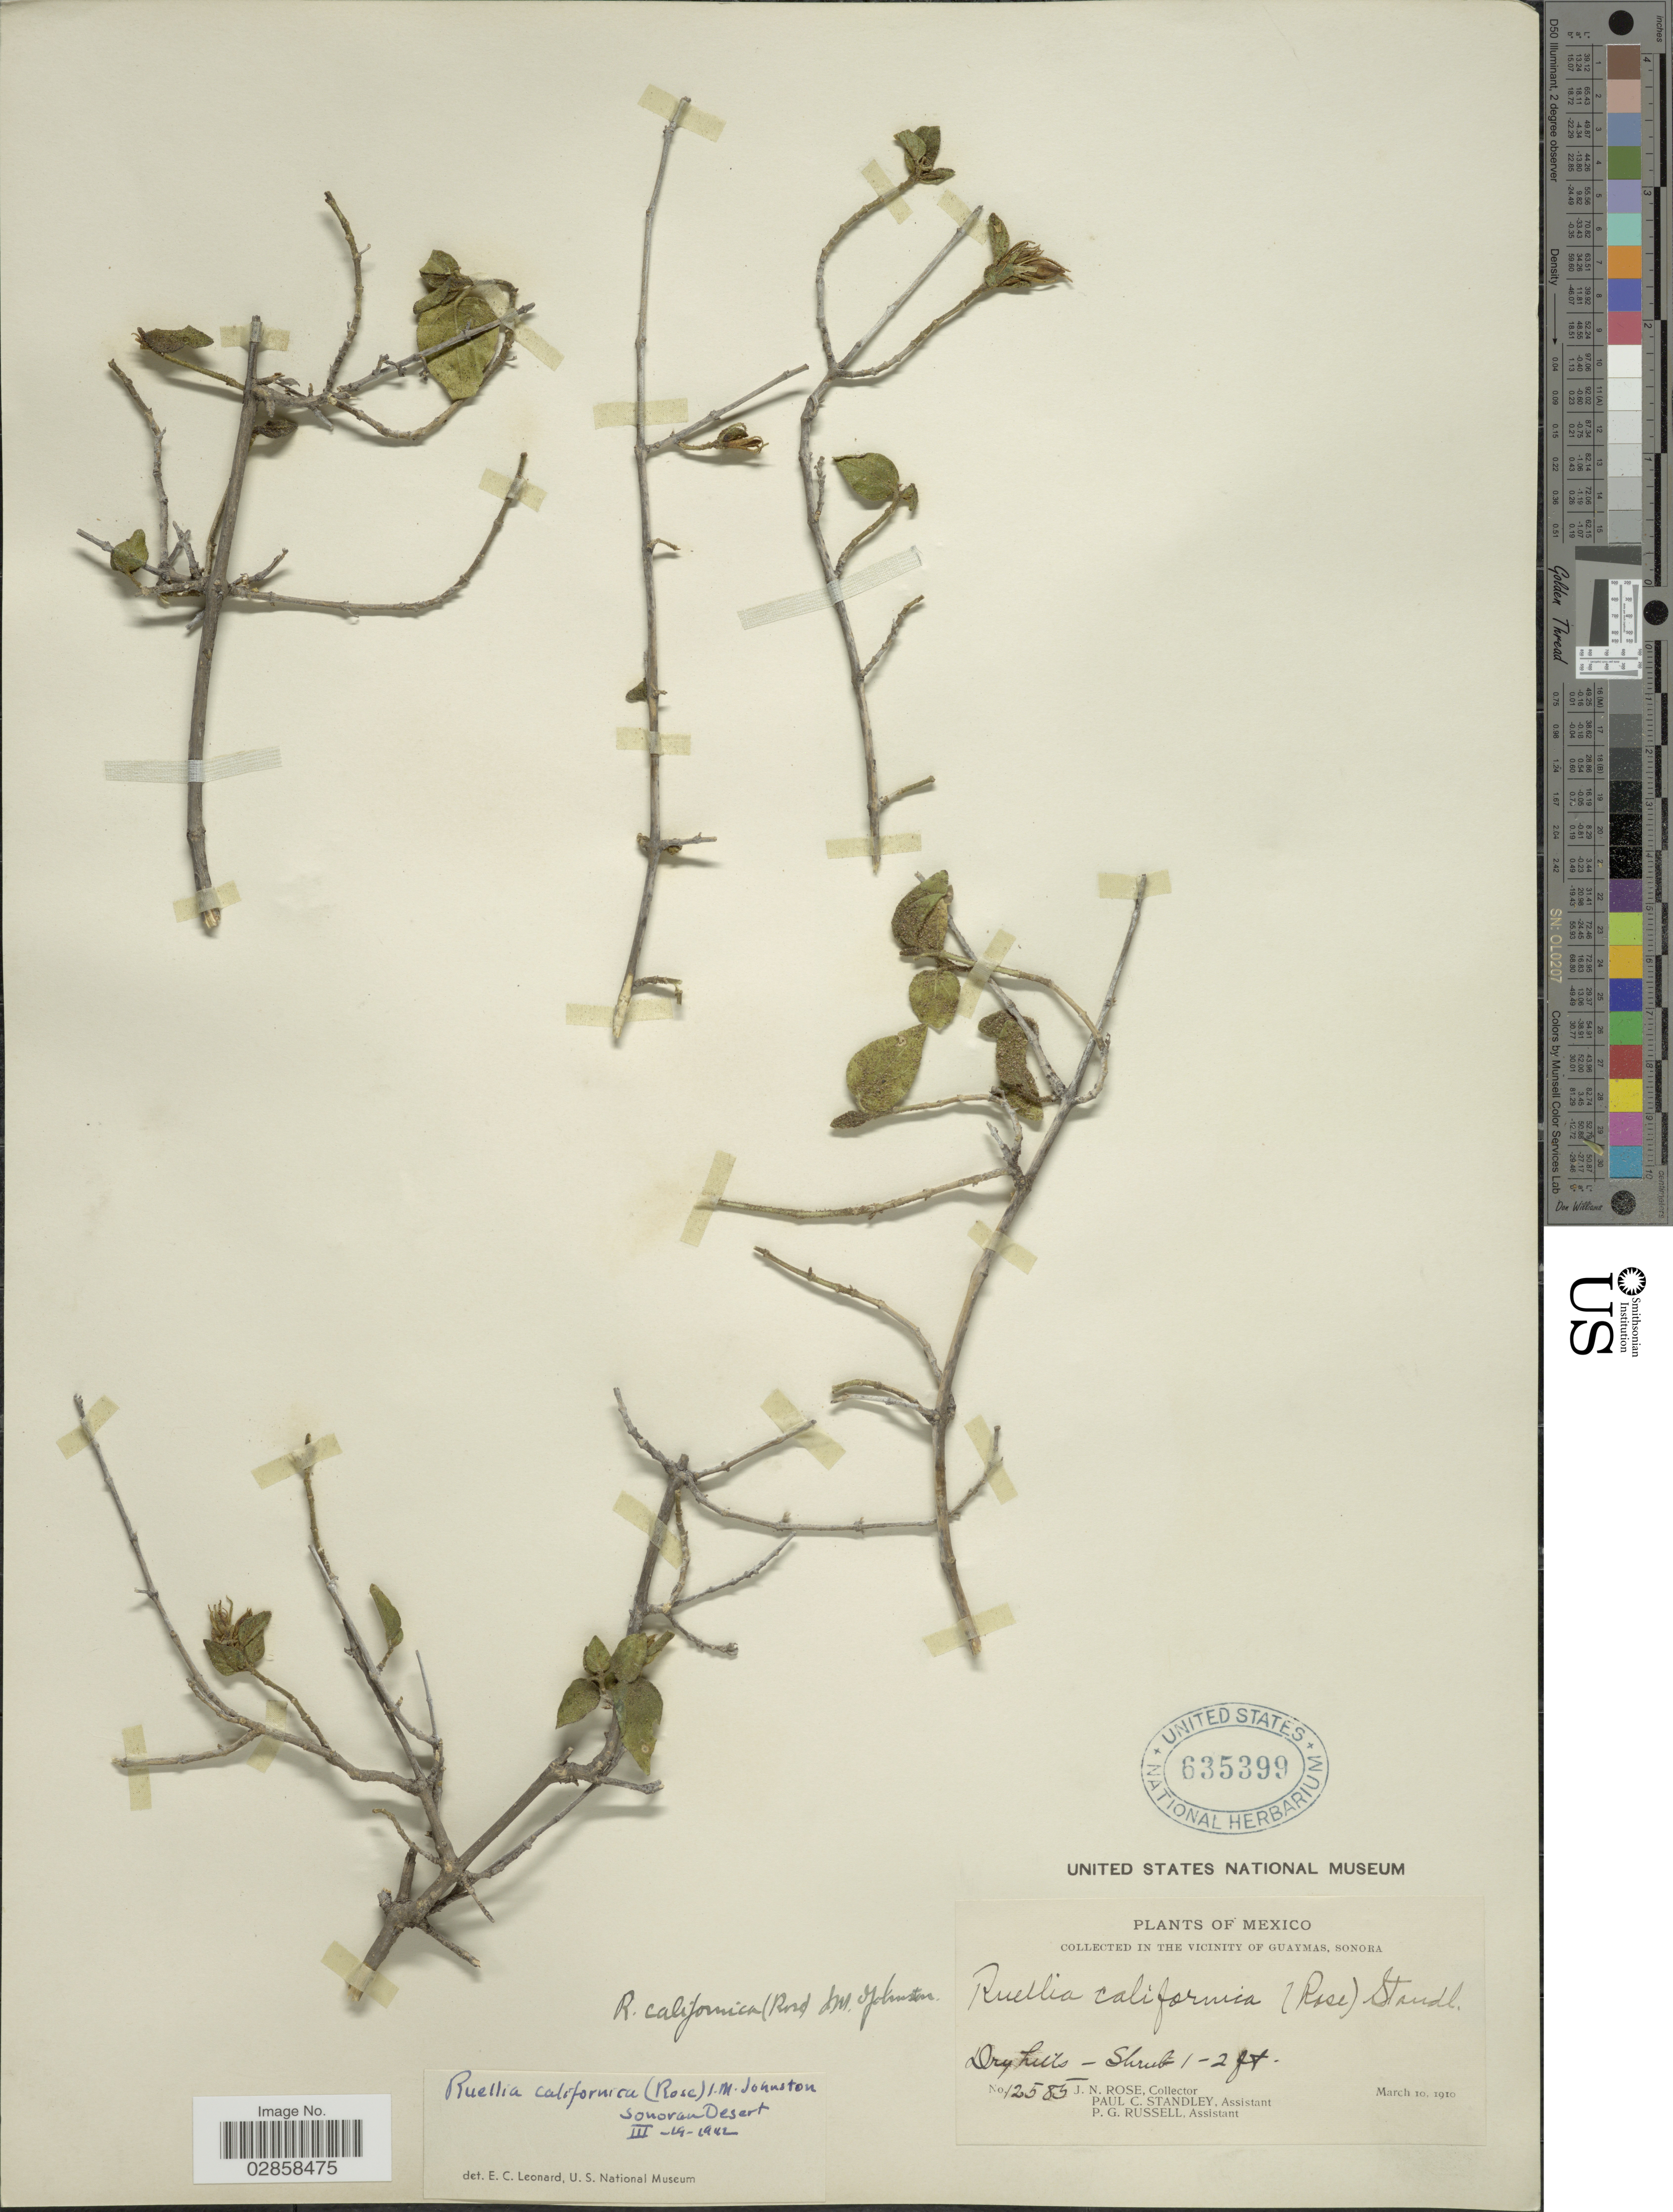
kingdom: Plantae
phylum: Tracheophyta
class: Magnoliopsida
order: Lamiales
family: Acanthaceae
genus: Ruellia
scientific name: Ruellia californica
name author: (Rose) I.M. Johnst.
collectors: J. N. Rose, P. C. Standley & P. G. Russell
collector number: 12585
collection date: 1910-03-10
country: Mexico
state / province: Sonora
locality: In the vicinity of Guaymas.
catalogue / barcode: US 635399